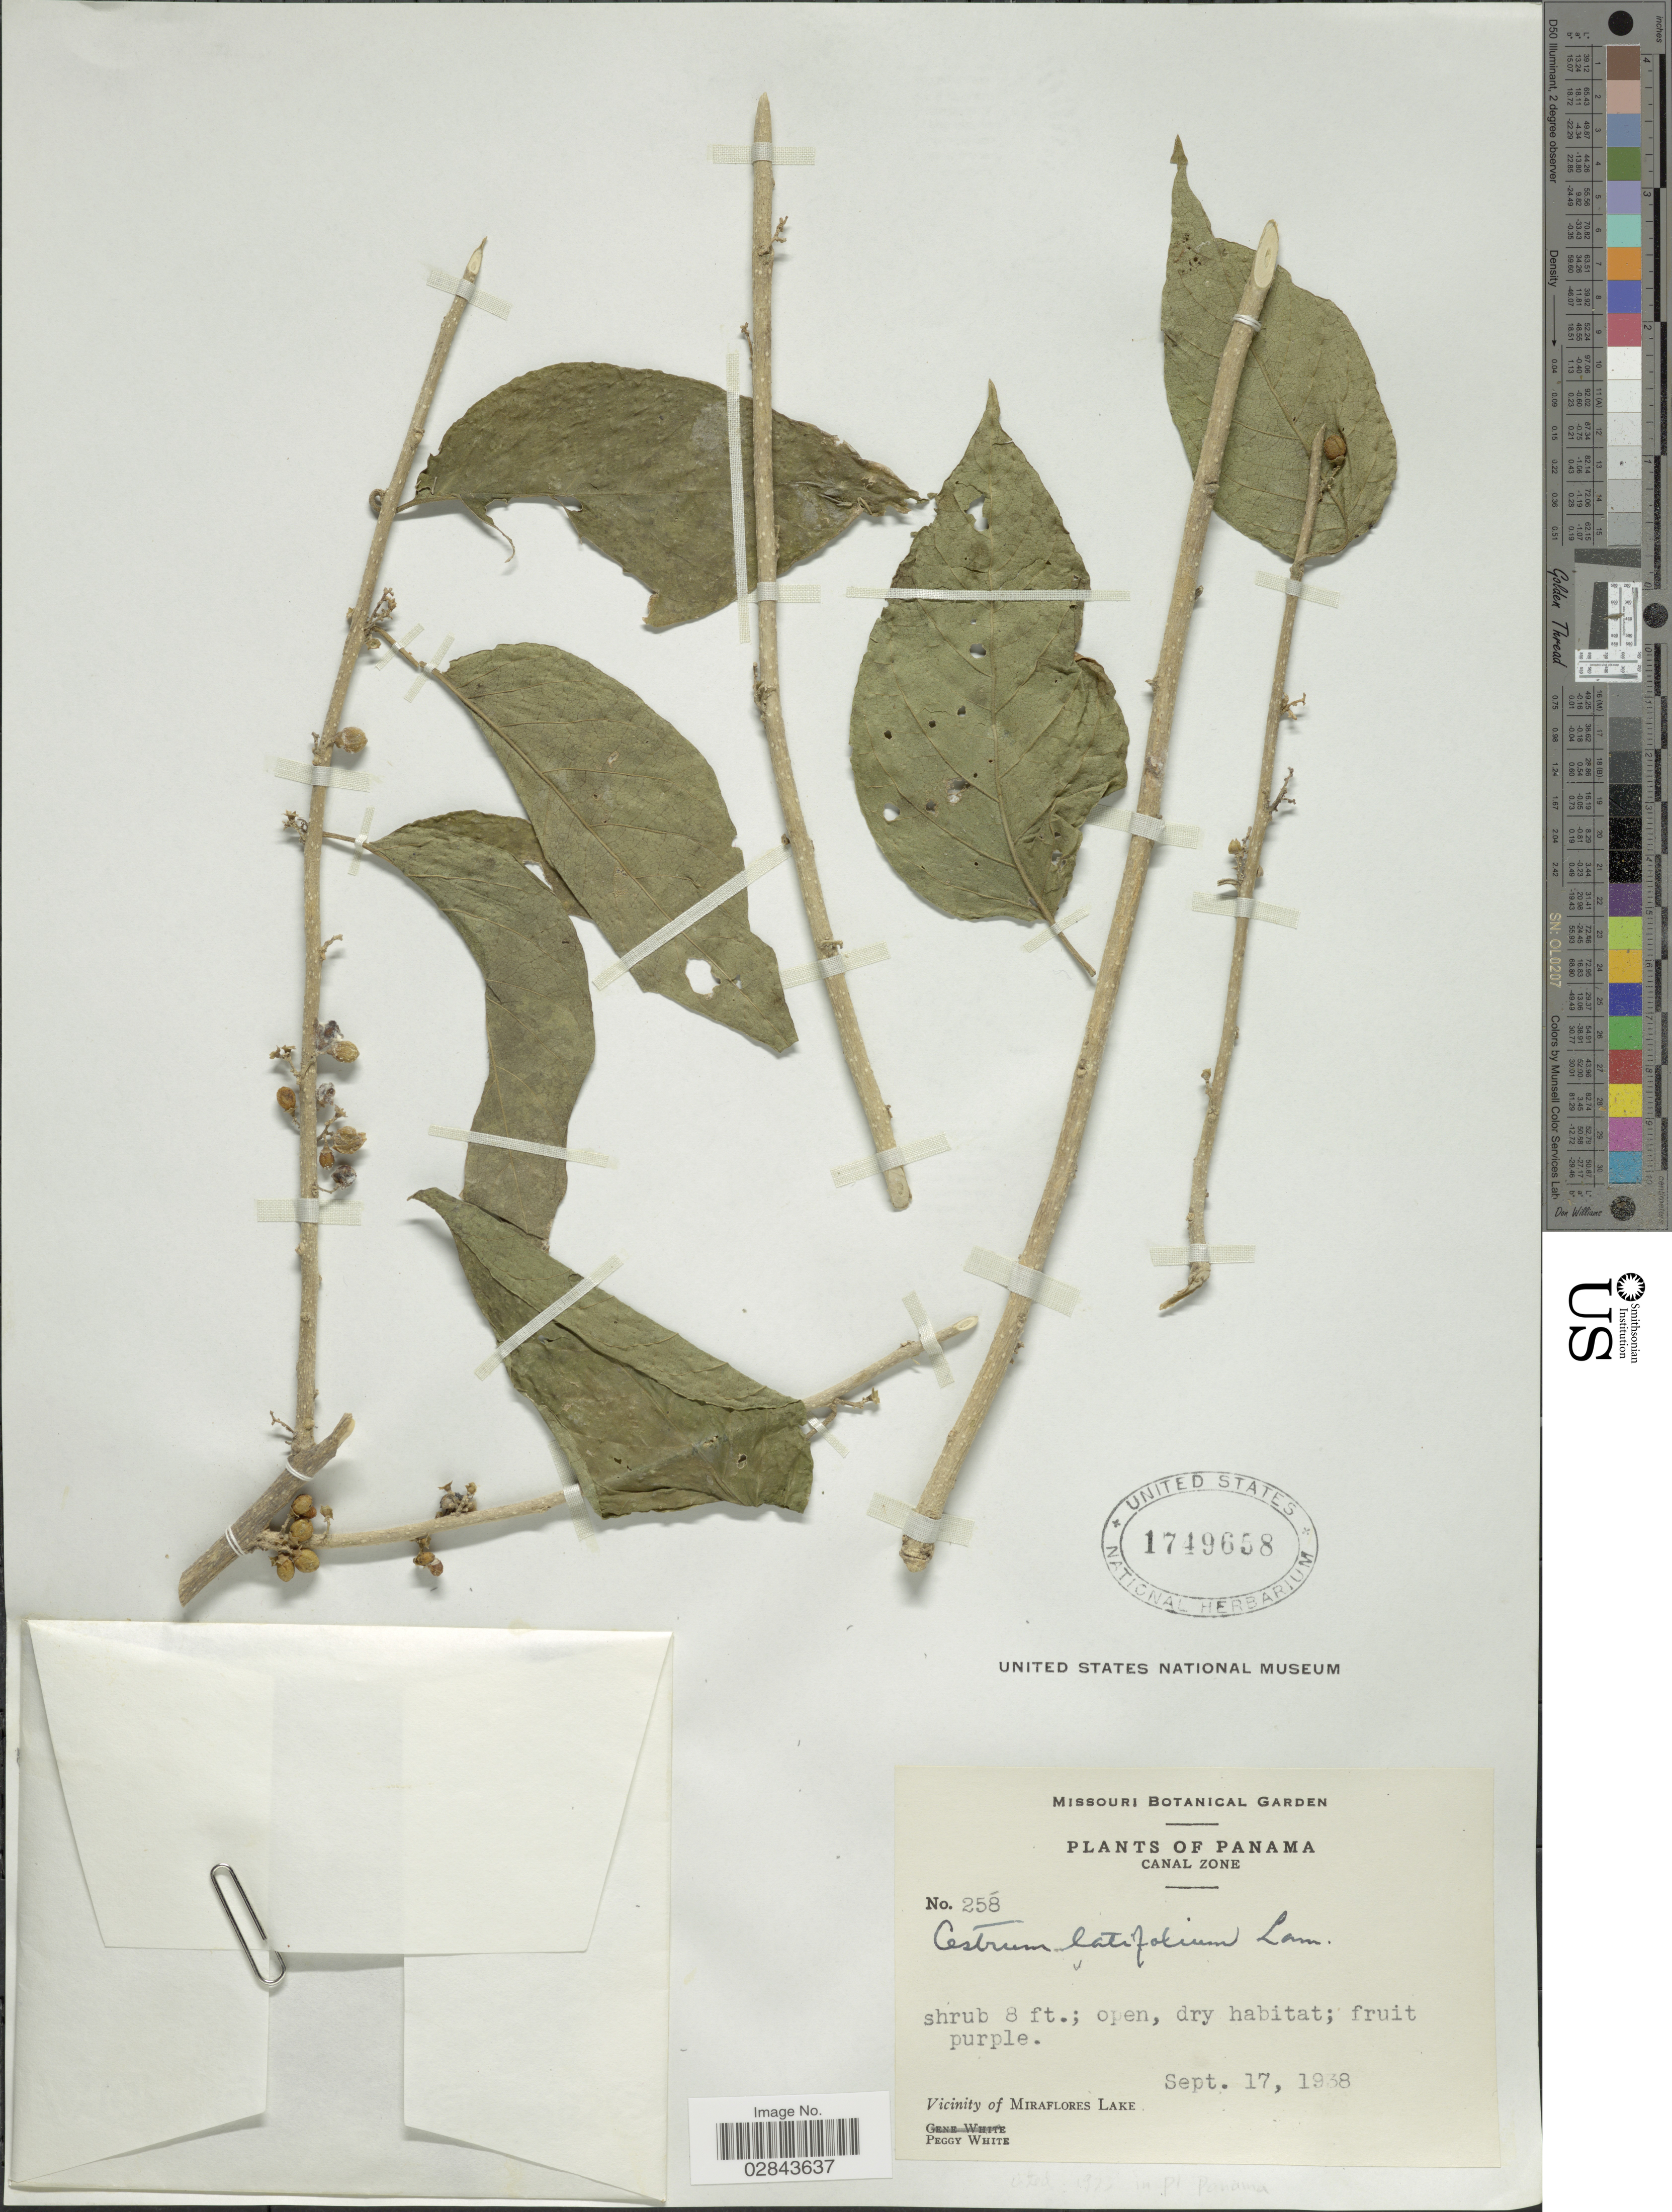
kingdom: Plantae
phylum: Tracheophyta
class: Magnoliopsida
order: Solanales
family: Solanaceae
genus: Cestrum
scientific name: Cestrum latifolium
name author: Lam.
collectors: P. White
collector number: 258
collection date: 1938-09-17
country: Panama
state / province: Panamá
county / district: Canal Zone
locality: Canal Zone, Vicinity of Miraflores Lake.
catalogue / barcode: US 1749658